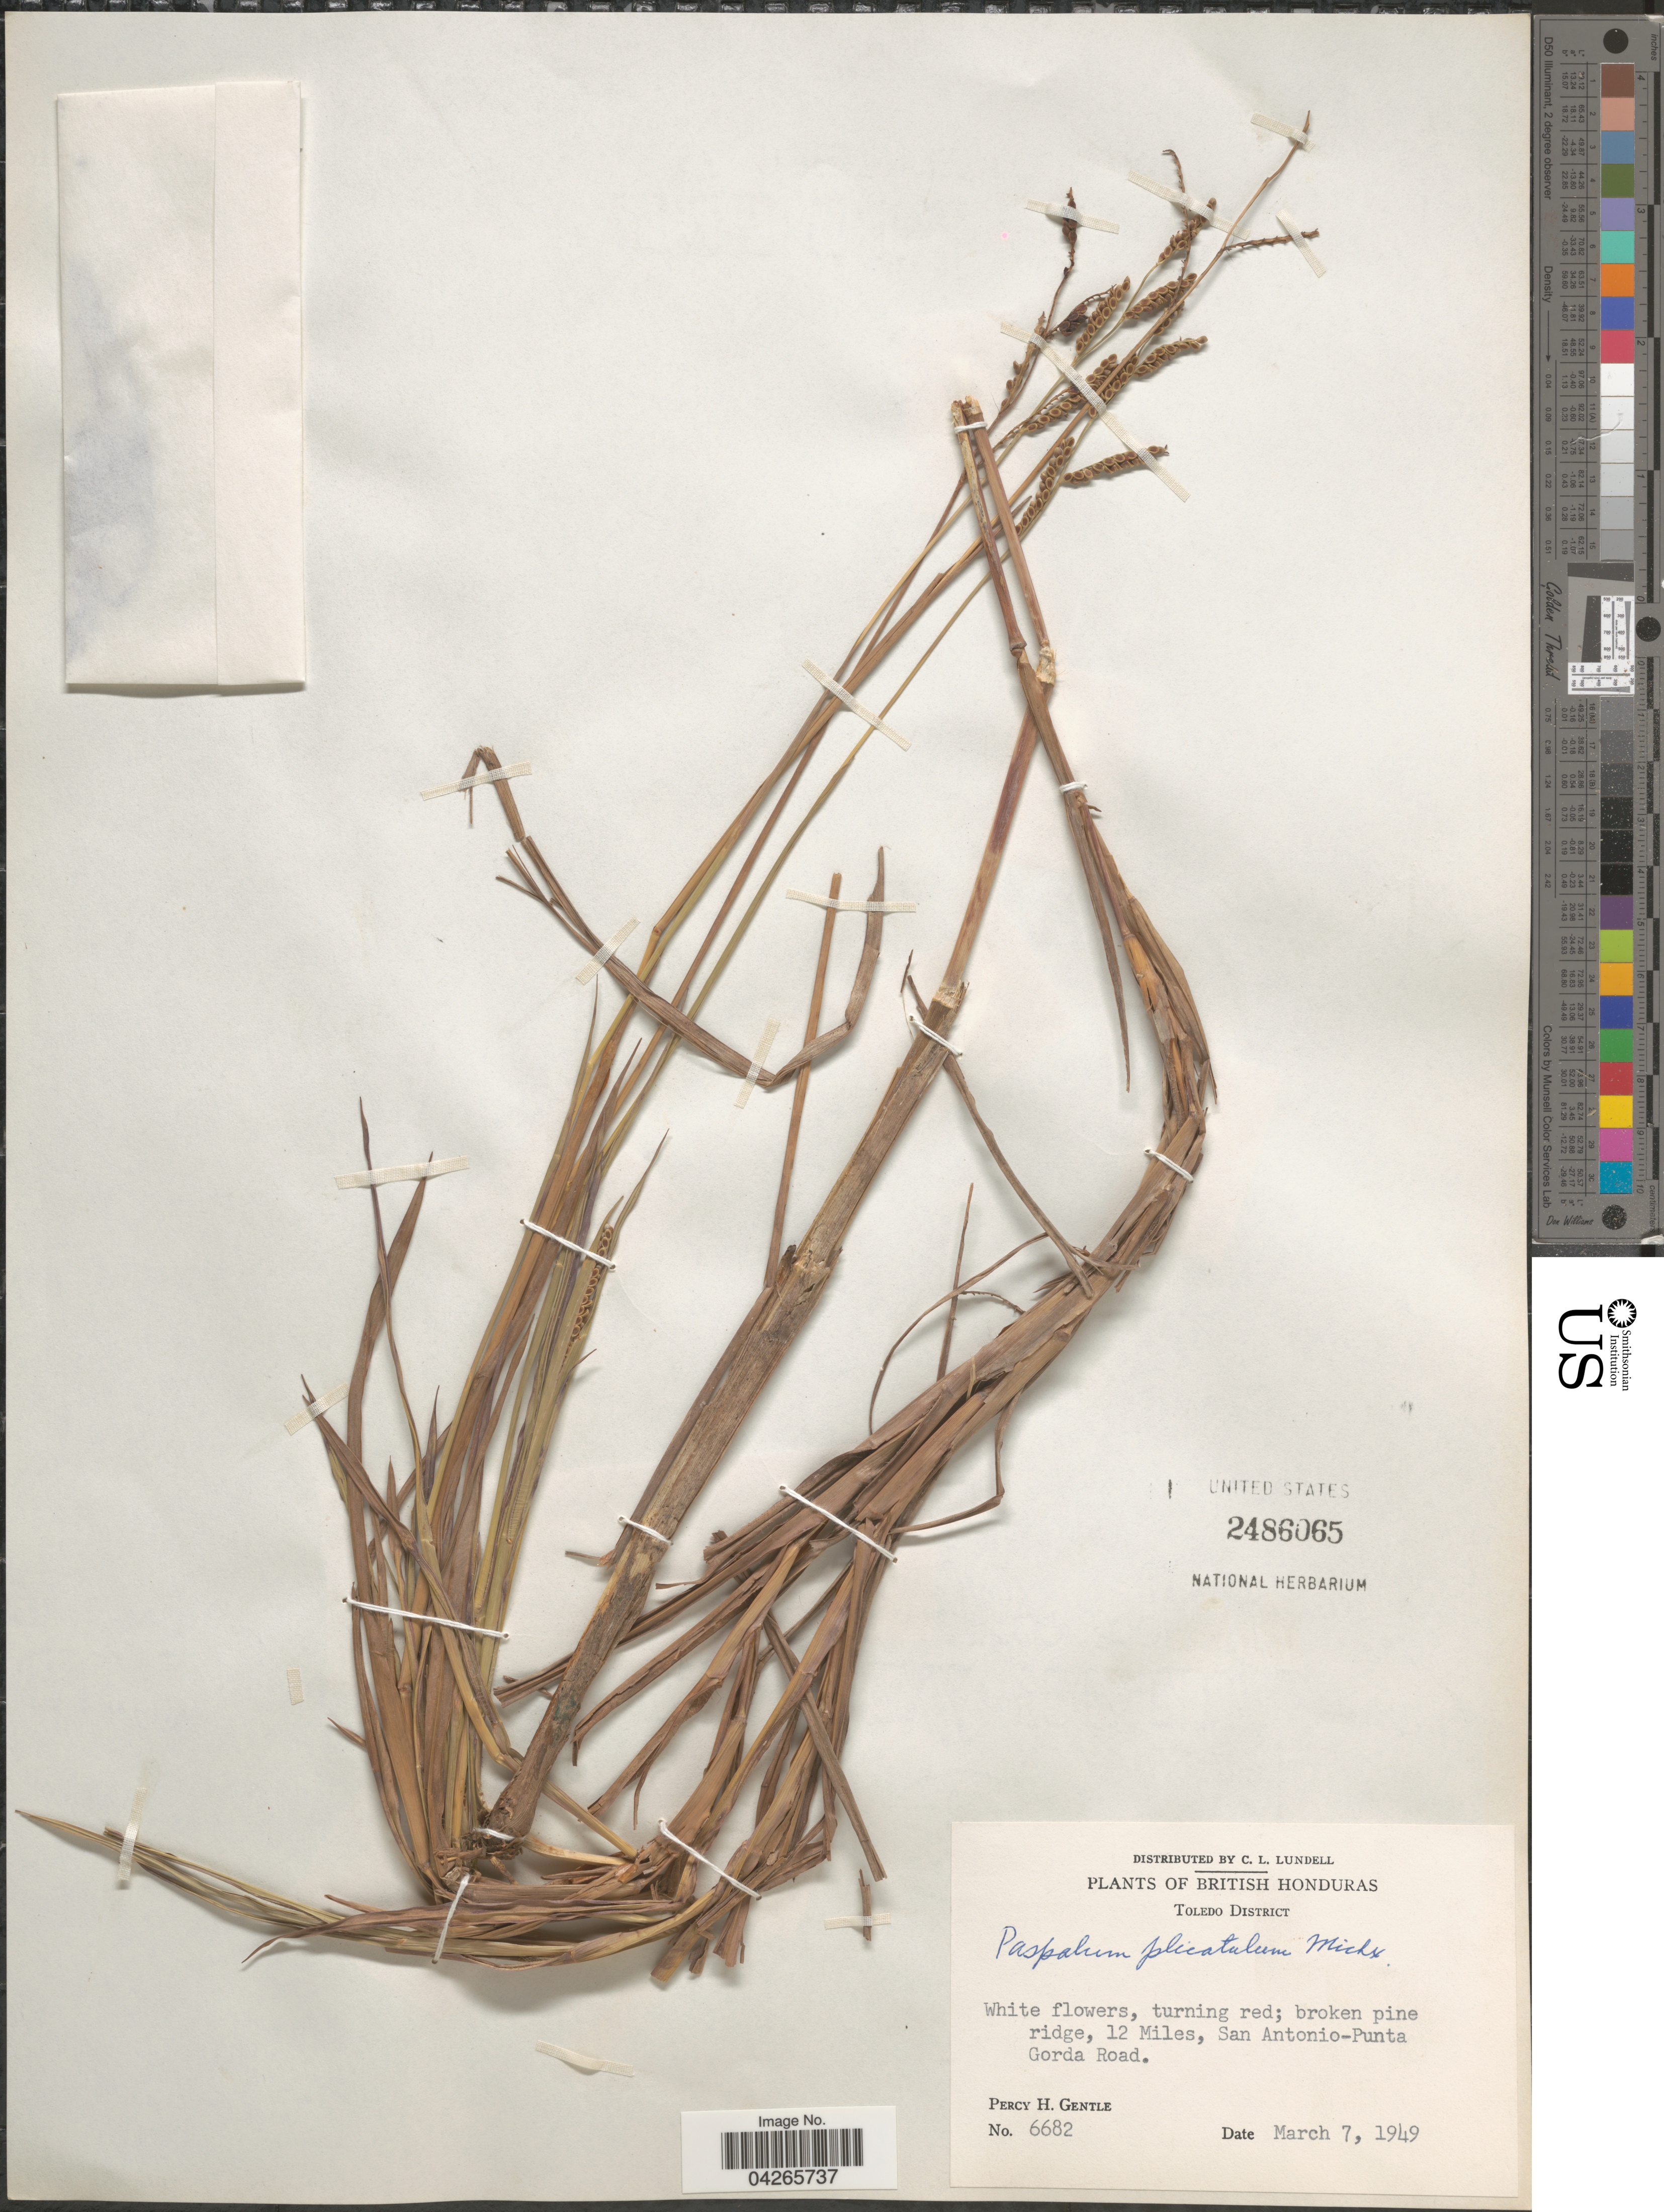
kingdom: Plantae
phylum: Tracheophyta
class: Liliopsida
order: Poales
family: Poaceae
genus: Paspalum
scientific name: Paspalum plicatulum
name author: Michx.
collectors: P. H. Gentle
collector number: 6682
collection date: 1949-03-07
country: Belize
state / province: Toledo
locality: British Honduras. Toledo District. Broken pine ridge, 12 Miles, San Antonio-Punta Gorda Road.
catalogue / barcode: US 2486065